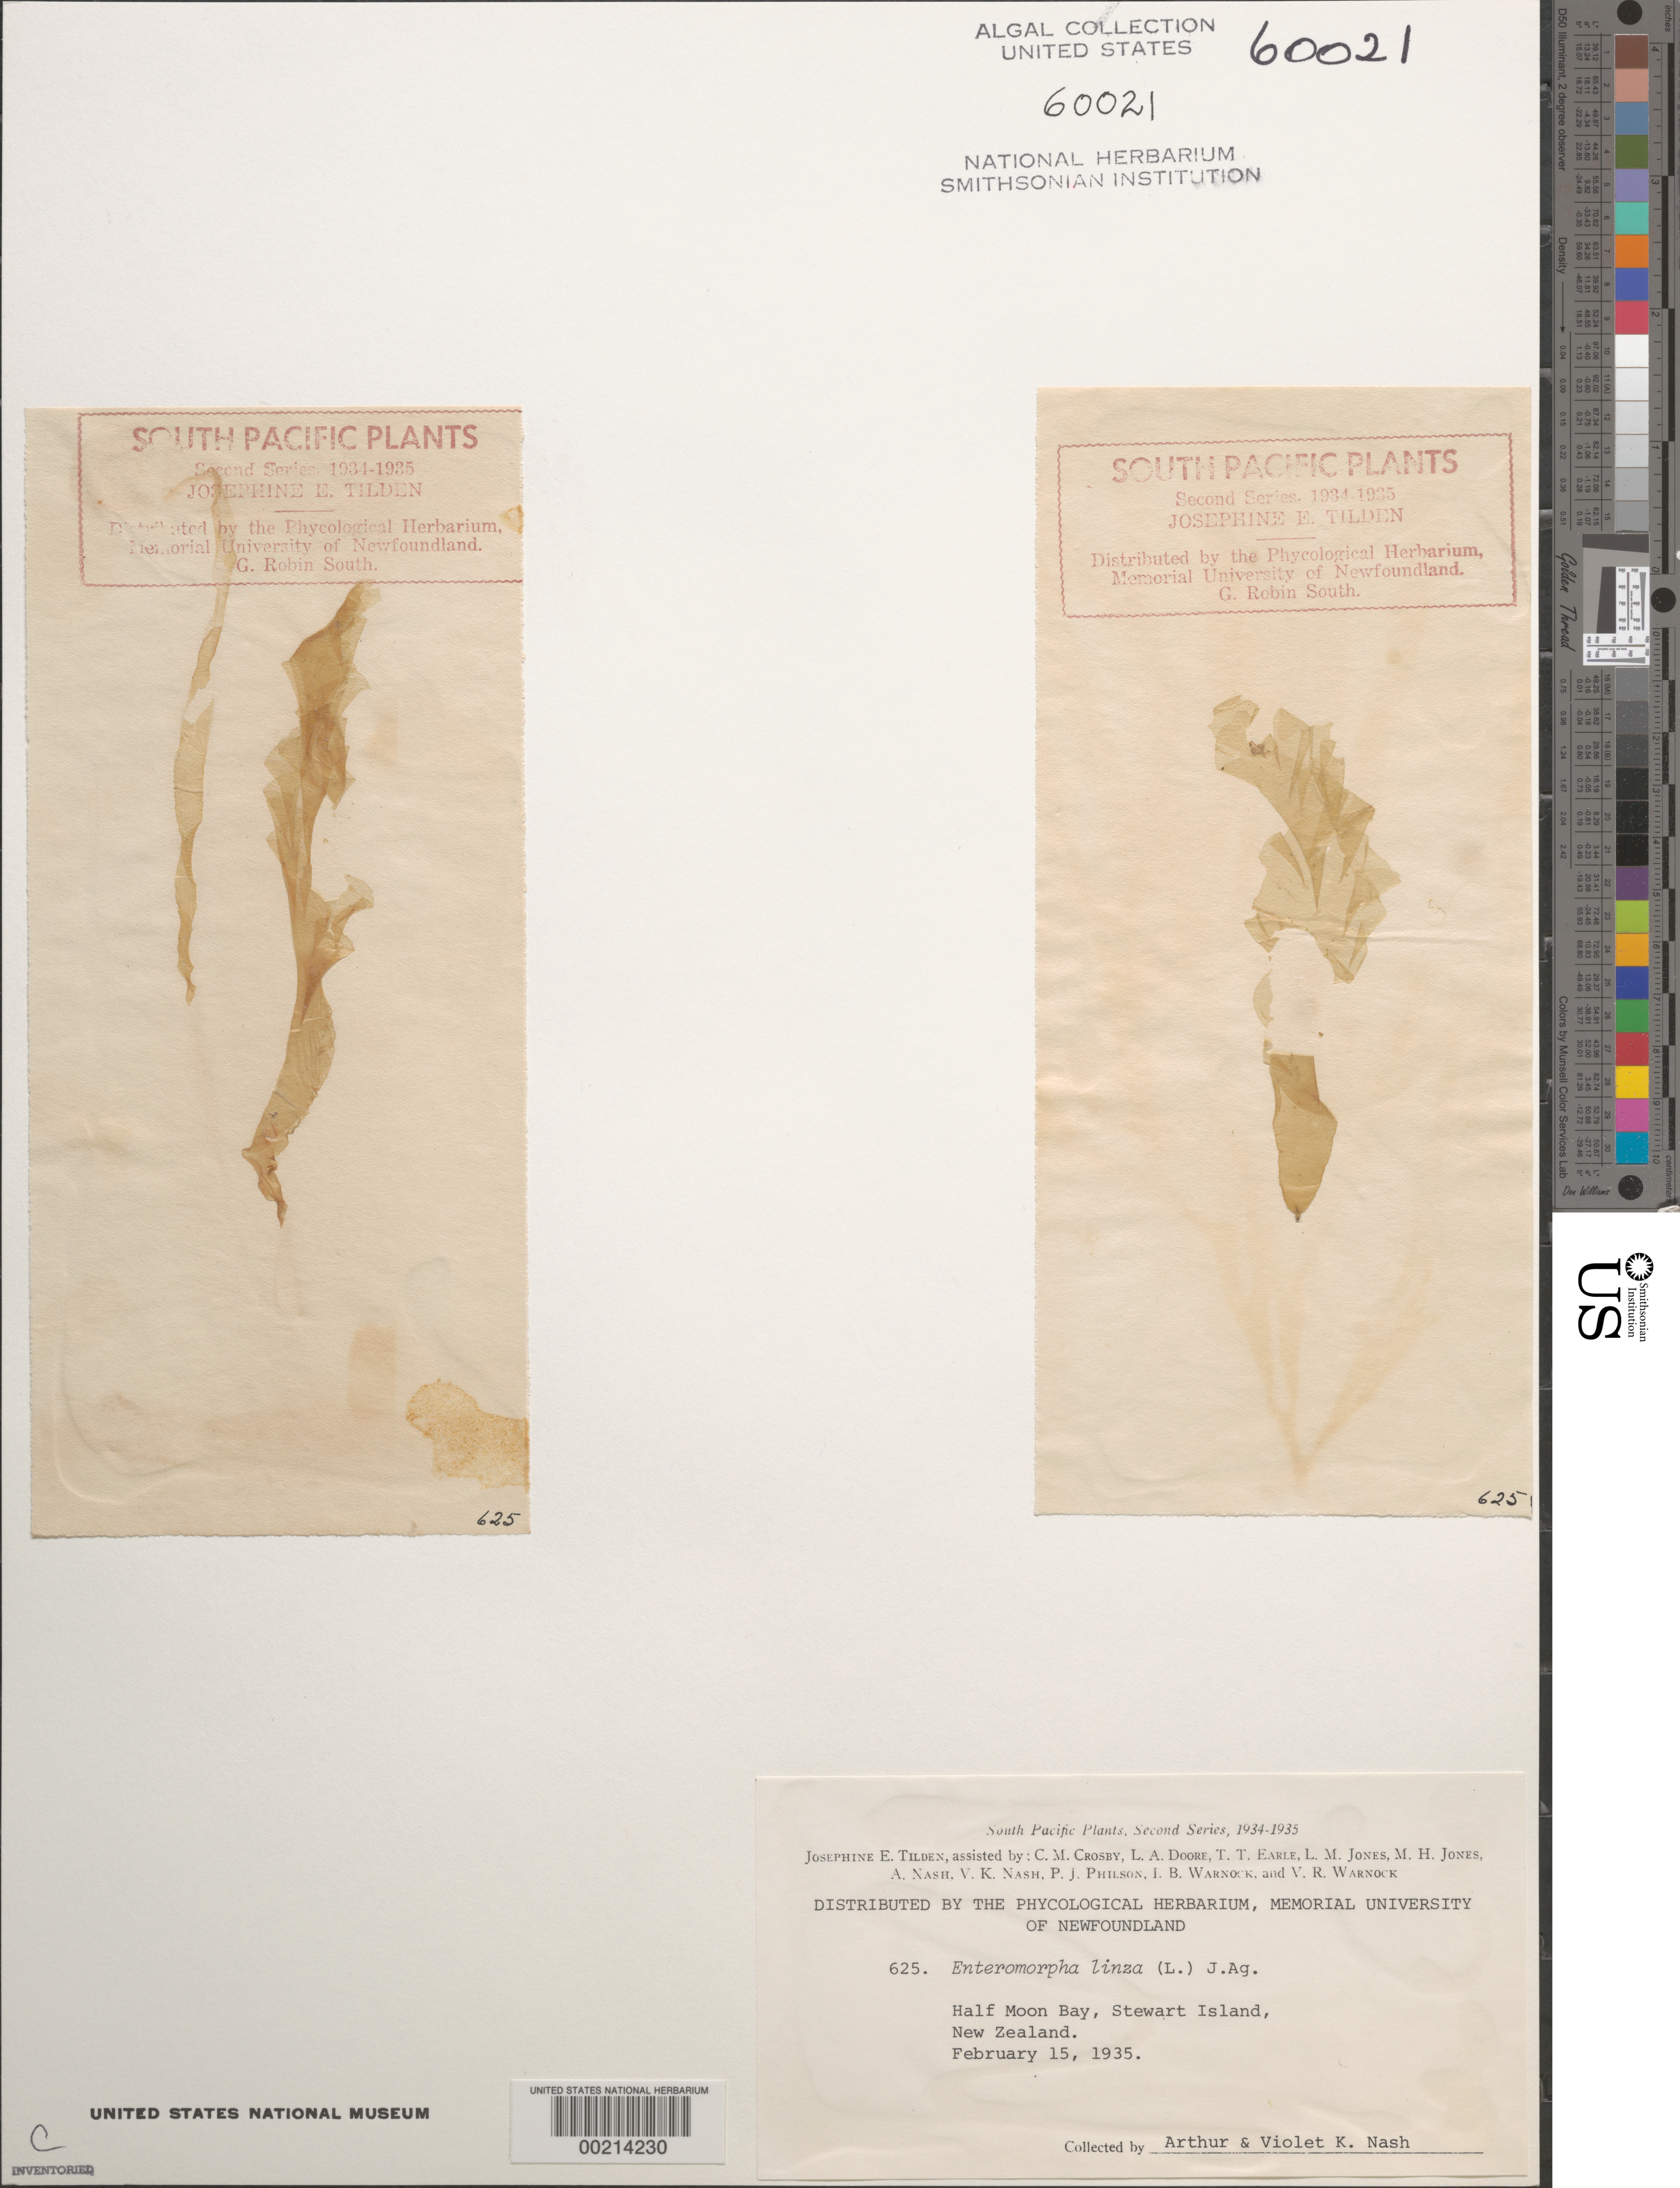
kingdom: Plantae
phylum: Chlorophyta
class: Ulvophyceae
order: Cladophorales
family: Cladophoraceae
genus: Chaetomorpha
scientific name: Chaetomorpha sp.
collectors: A. Nash & V. K. Nash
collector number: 625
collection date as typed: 15 Feb 1935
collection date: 1935-02-15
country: New Zealand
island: Stewart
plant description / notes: Tilden, South Pacific Plants, Second Series, 1934-1935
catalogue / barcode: US 60021